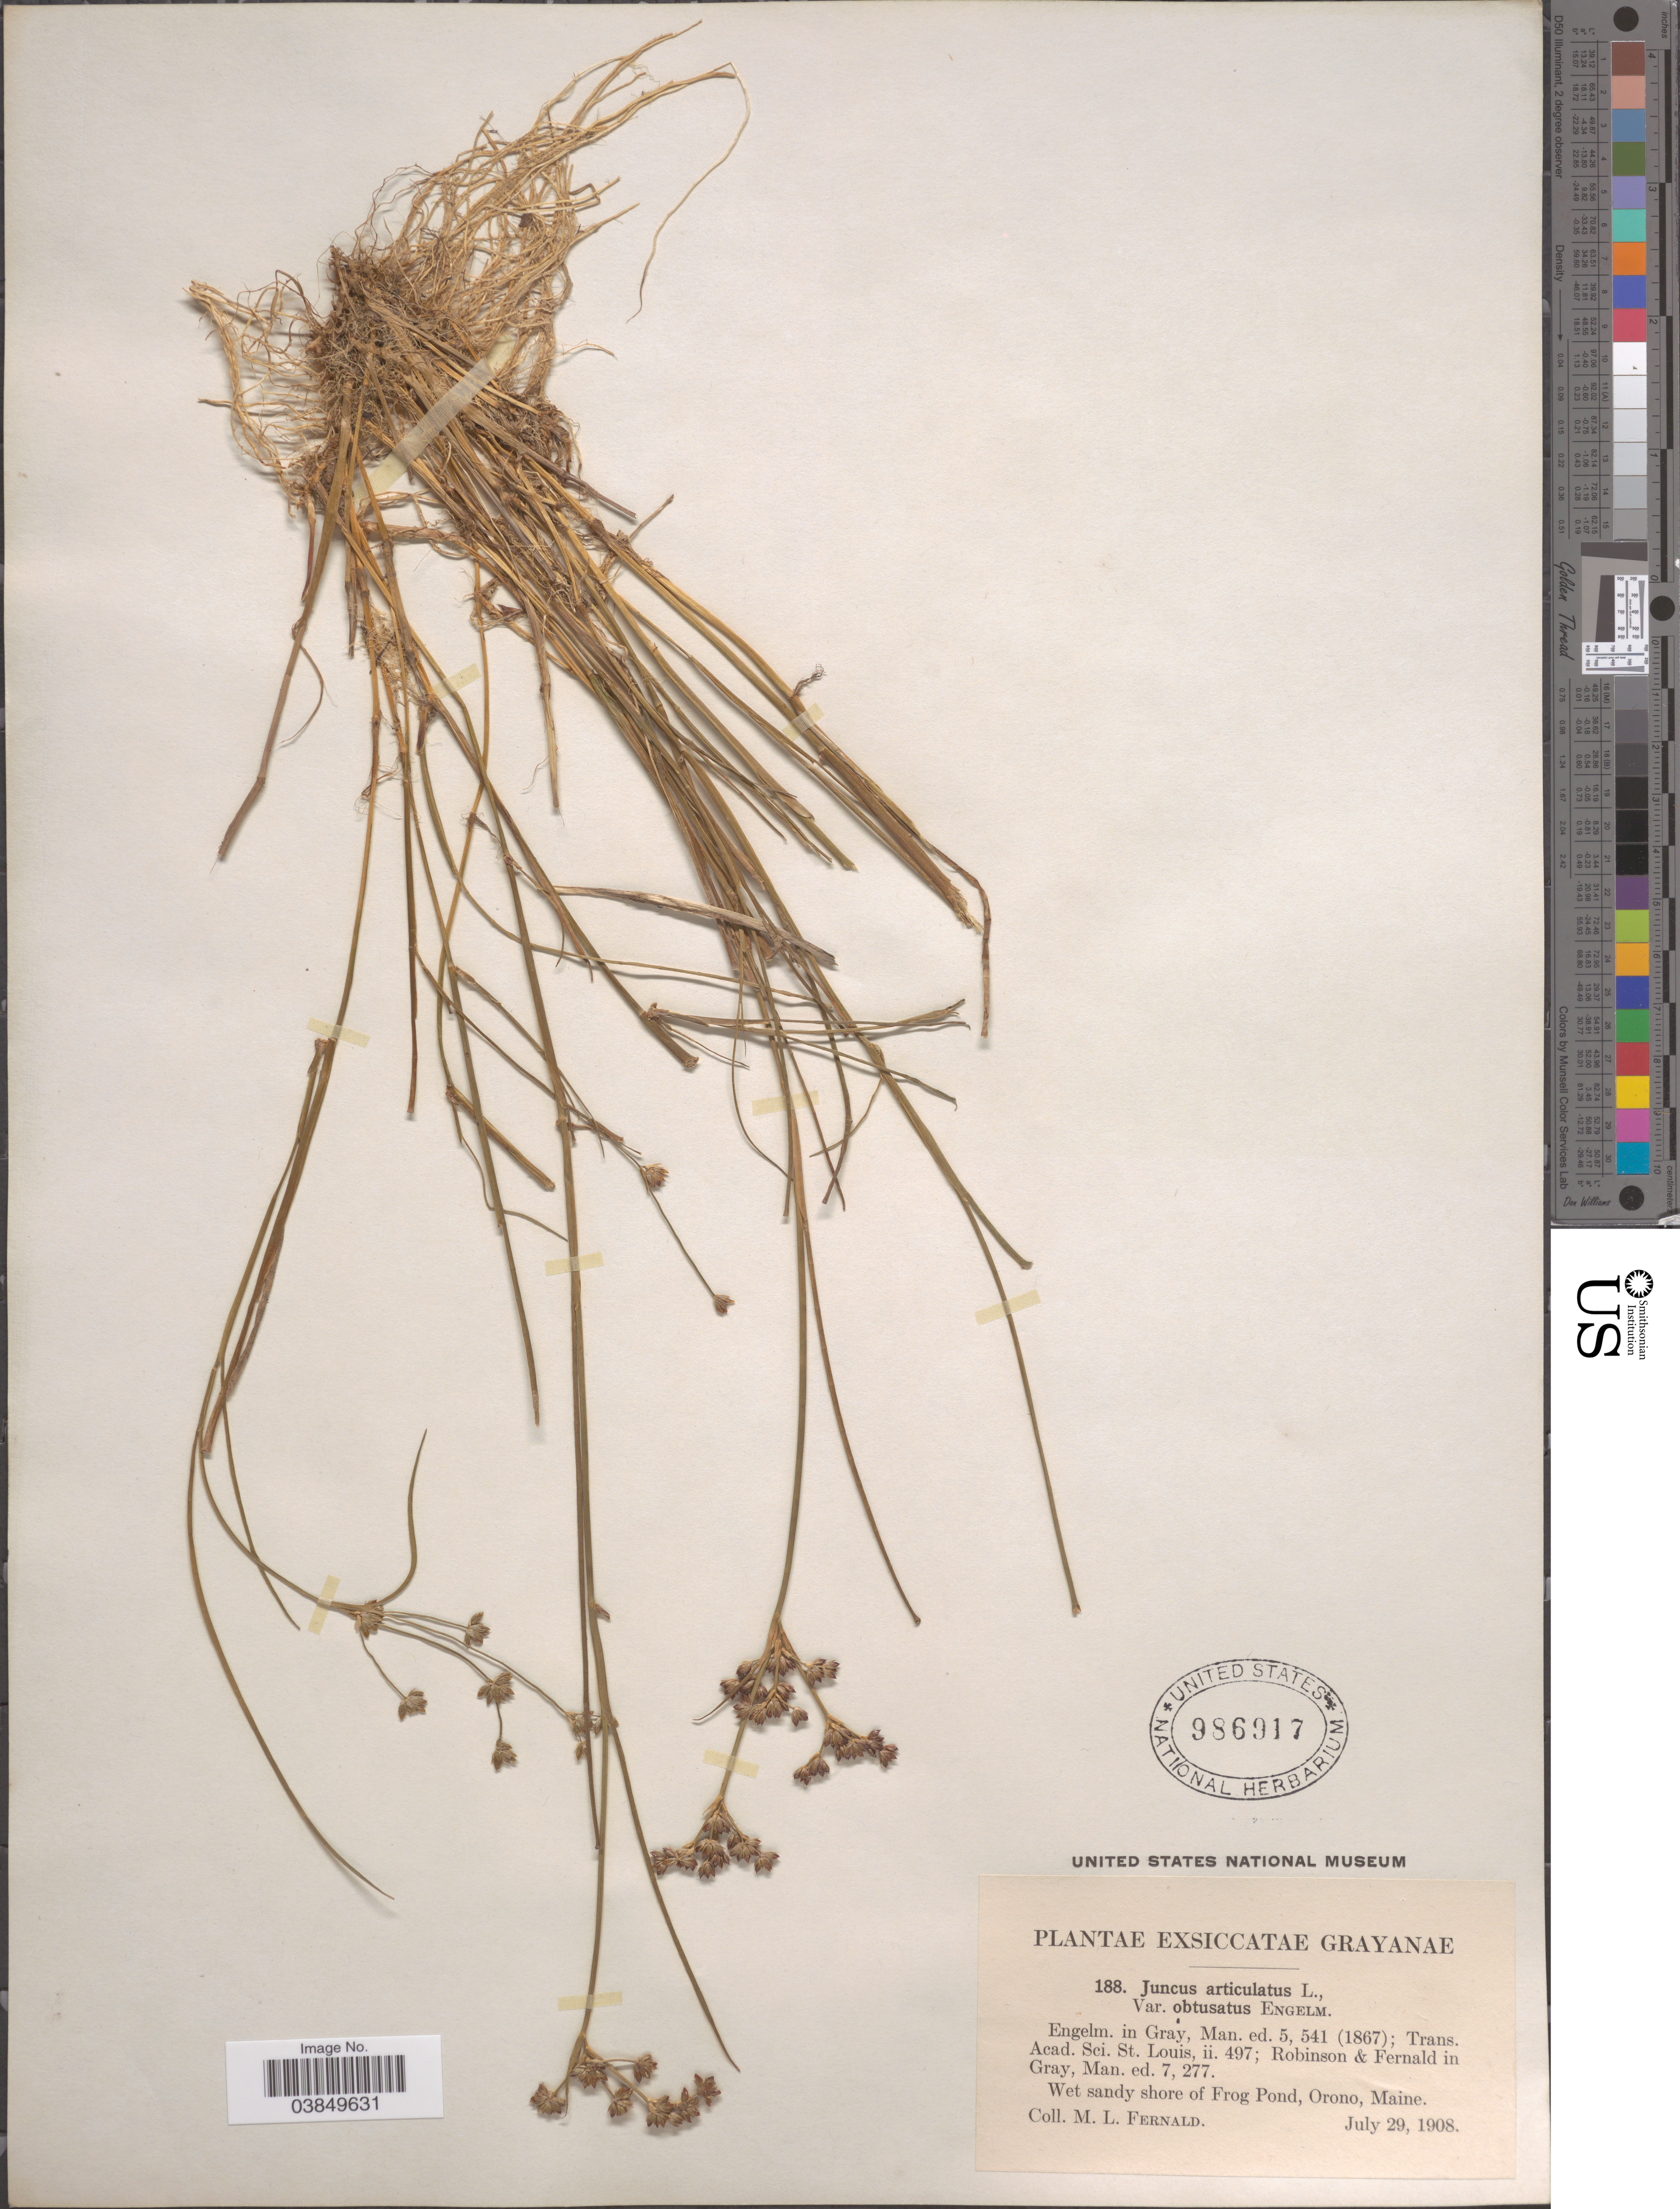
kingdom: Plantae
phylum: Tracheophyta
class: Liliopsida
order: Poales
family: Juncaceae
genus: Juncus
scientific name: Juncus articulatus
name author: L.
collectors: M. L. Fernald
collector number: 188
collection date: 1908-07-29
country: United States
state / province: Maine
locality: Wet sandy shore of Frog pond, Orono.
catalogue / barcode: US 986917